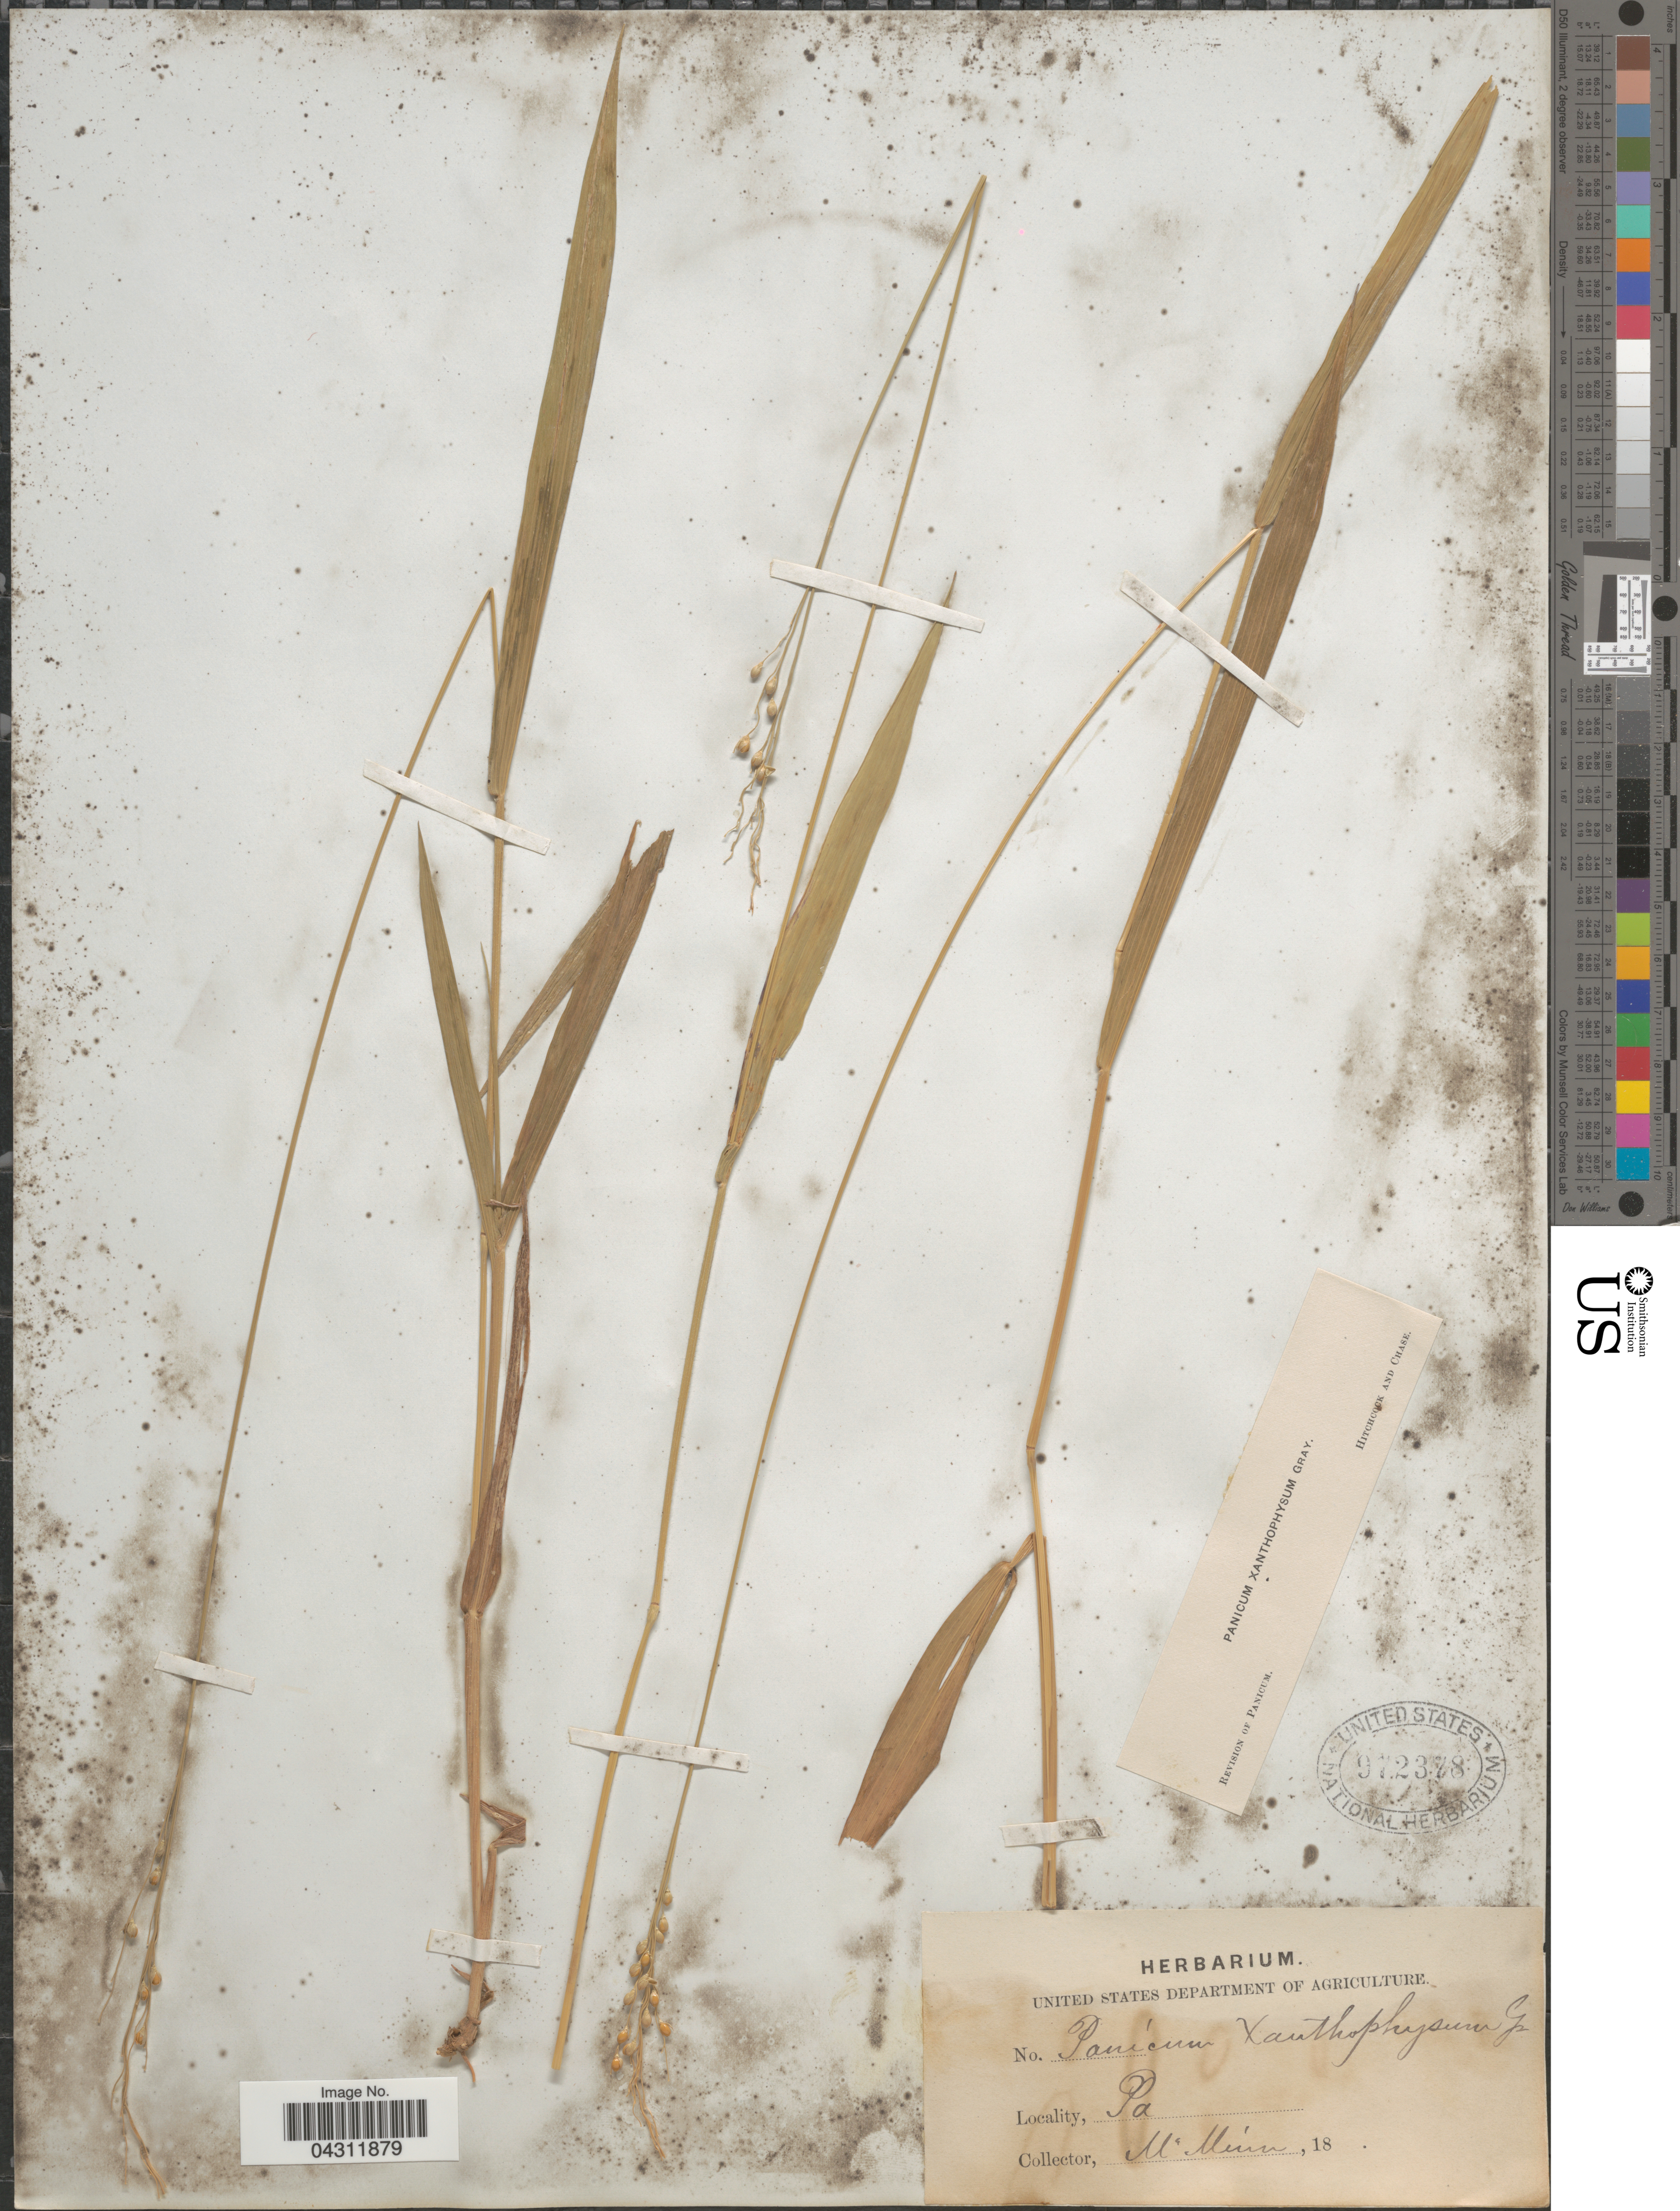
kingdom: Plantae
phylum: Tracheophyta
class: Liliopsida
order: Poales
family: Poaceae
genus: Dichanthelium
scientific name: Dichanthelium xanthophysum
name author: (A. Gray) Freckmann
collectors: McMinn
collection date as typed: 18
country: United States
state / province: Pennsylvania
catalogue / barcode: US 972378